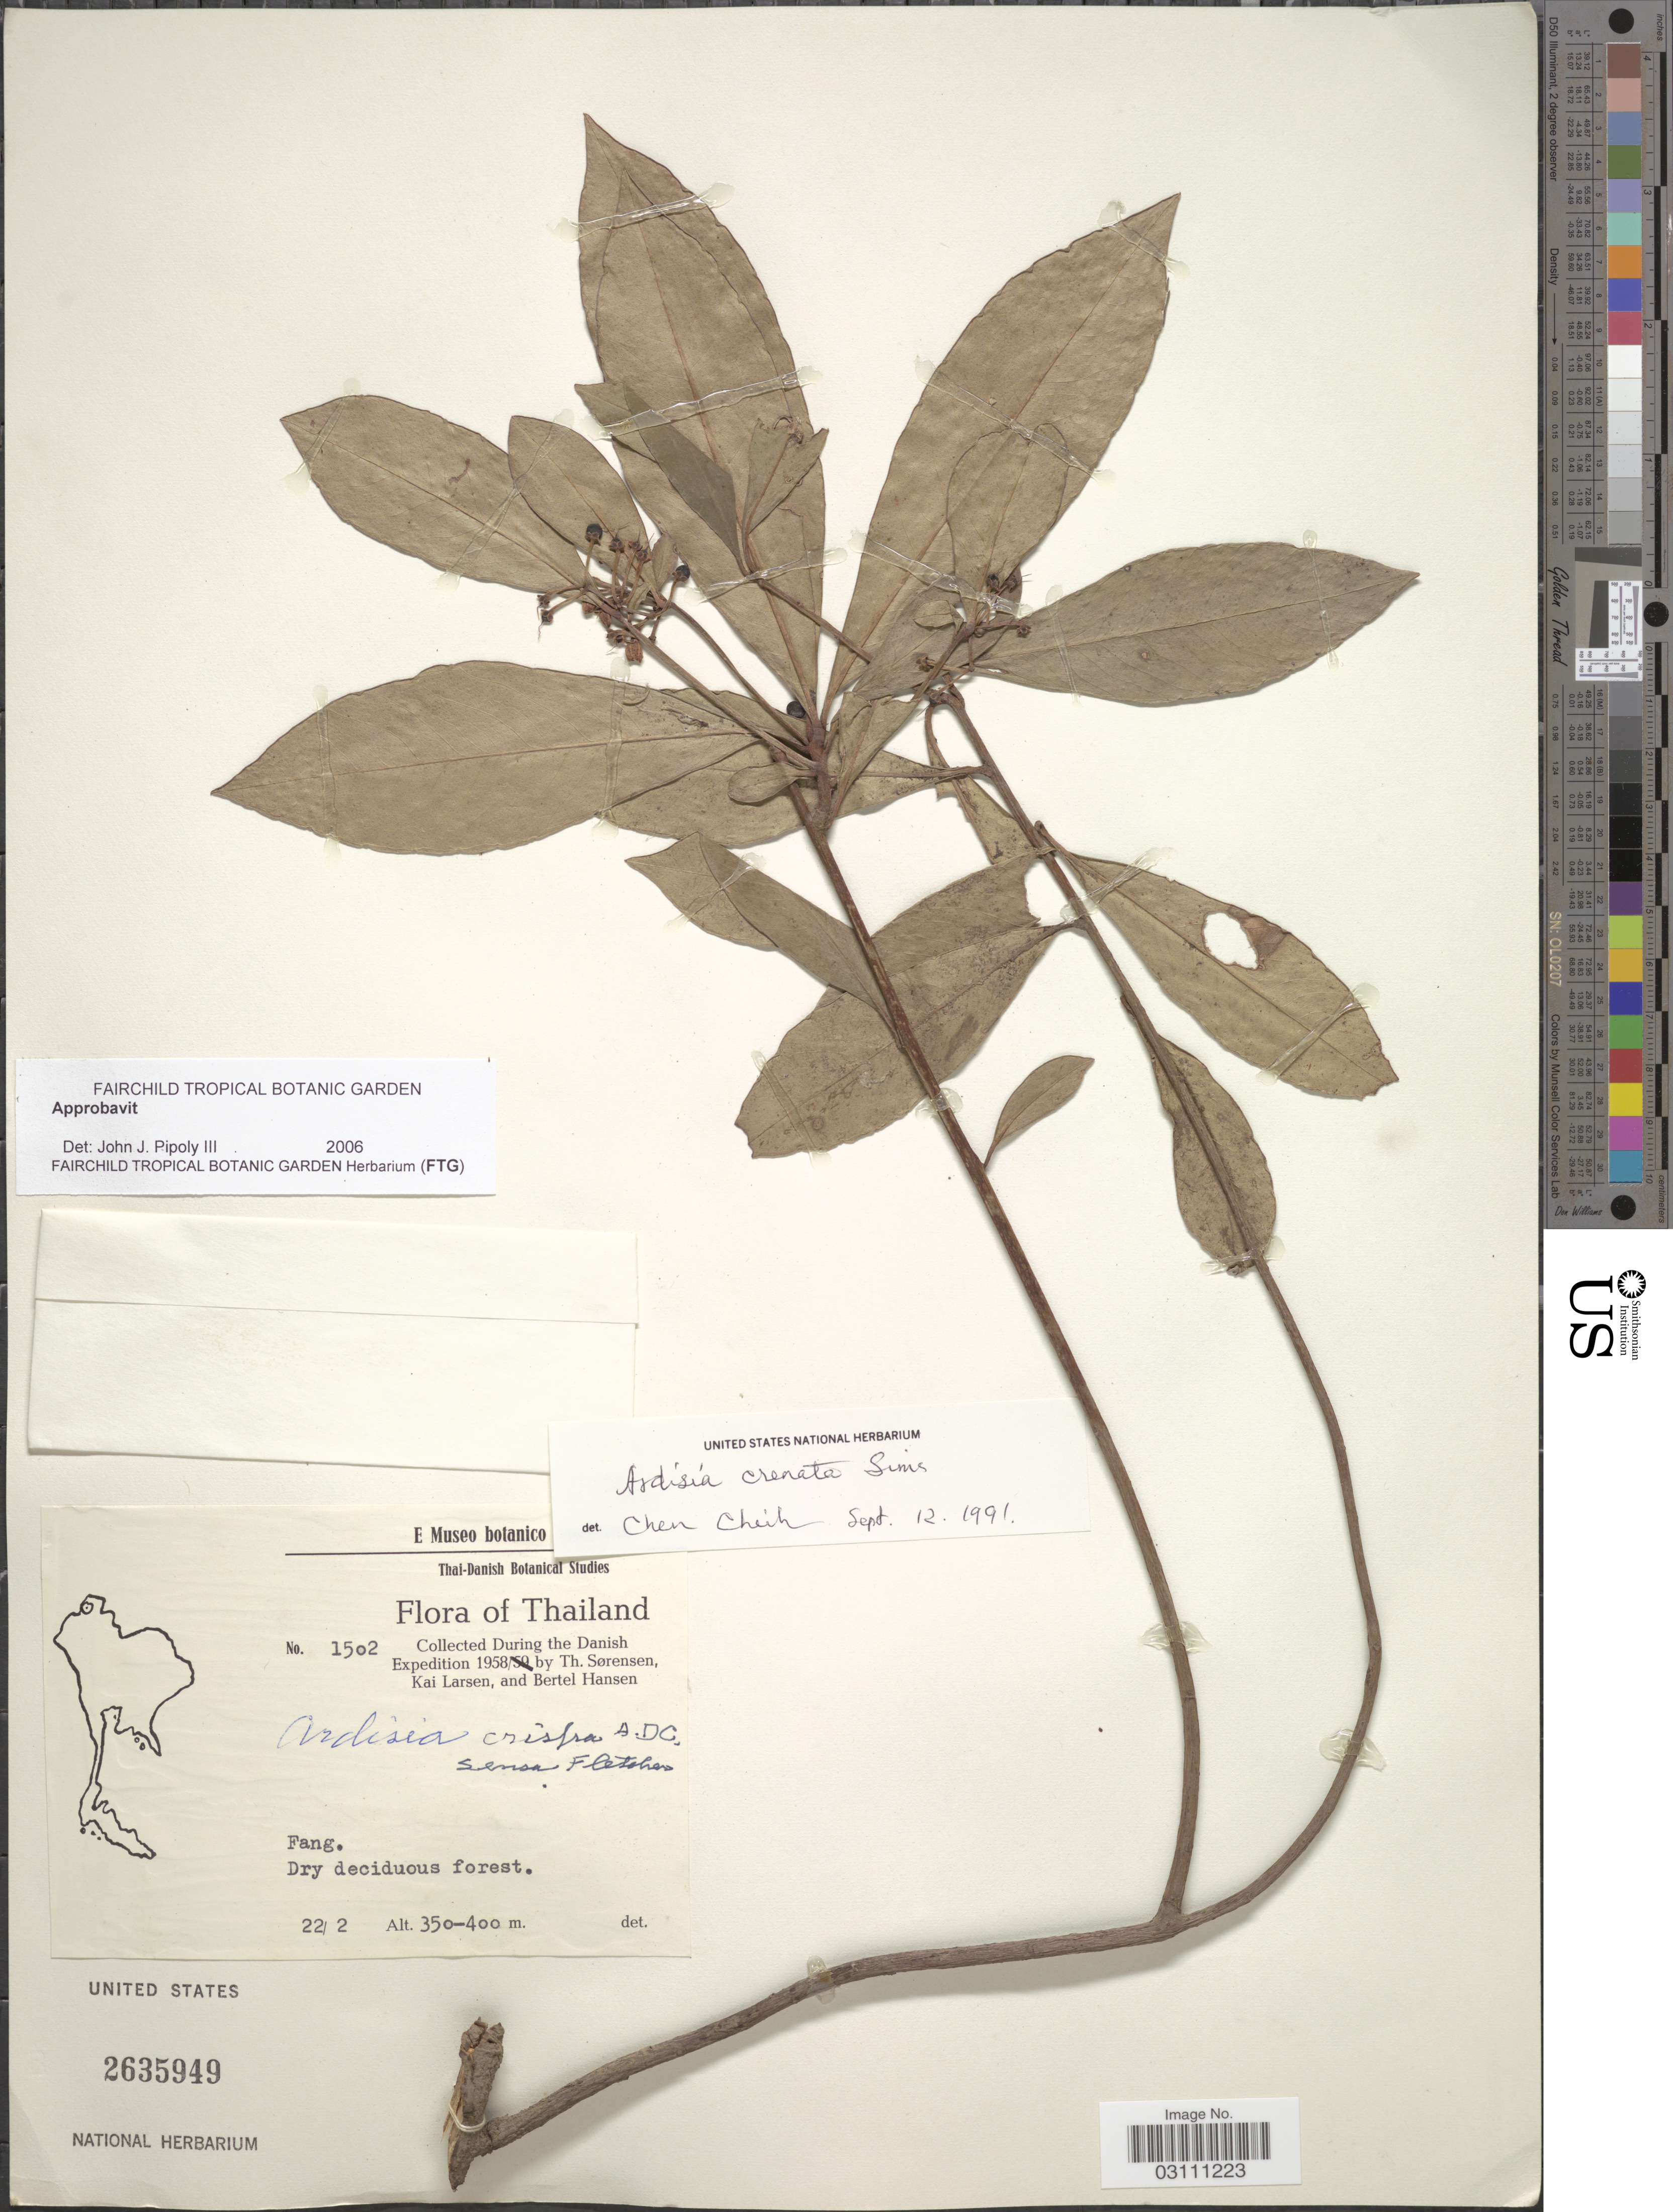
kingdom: Plantae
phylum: Tracheophyta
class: Magnoliopsida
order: Ericales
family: Primulaceae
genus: Ardisia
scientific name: Ardisia crenata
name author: Sims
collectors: T. Sorensen, K. Larsen & B. Hansen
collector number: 1502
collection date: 1958-02-22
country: Thailand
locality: Fang.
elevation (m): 350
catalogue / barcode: US 2635949